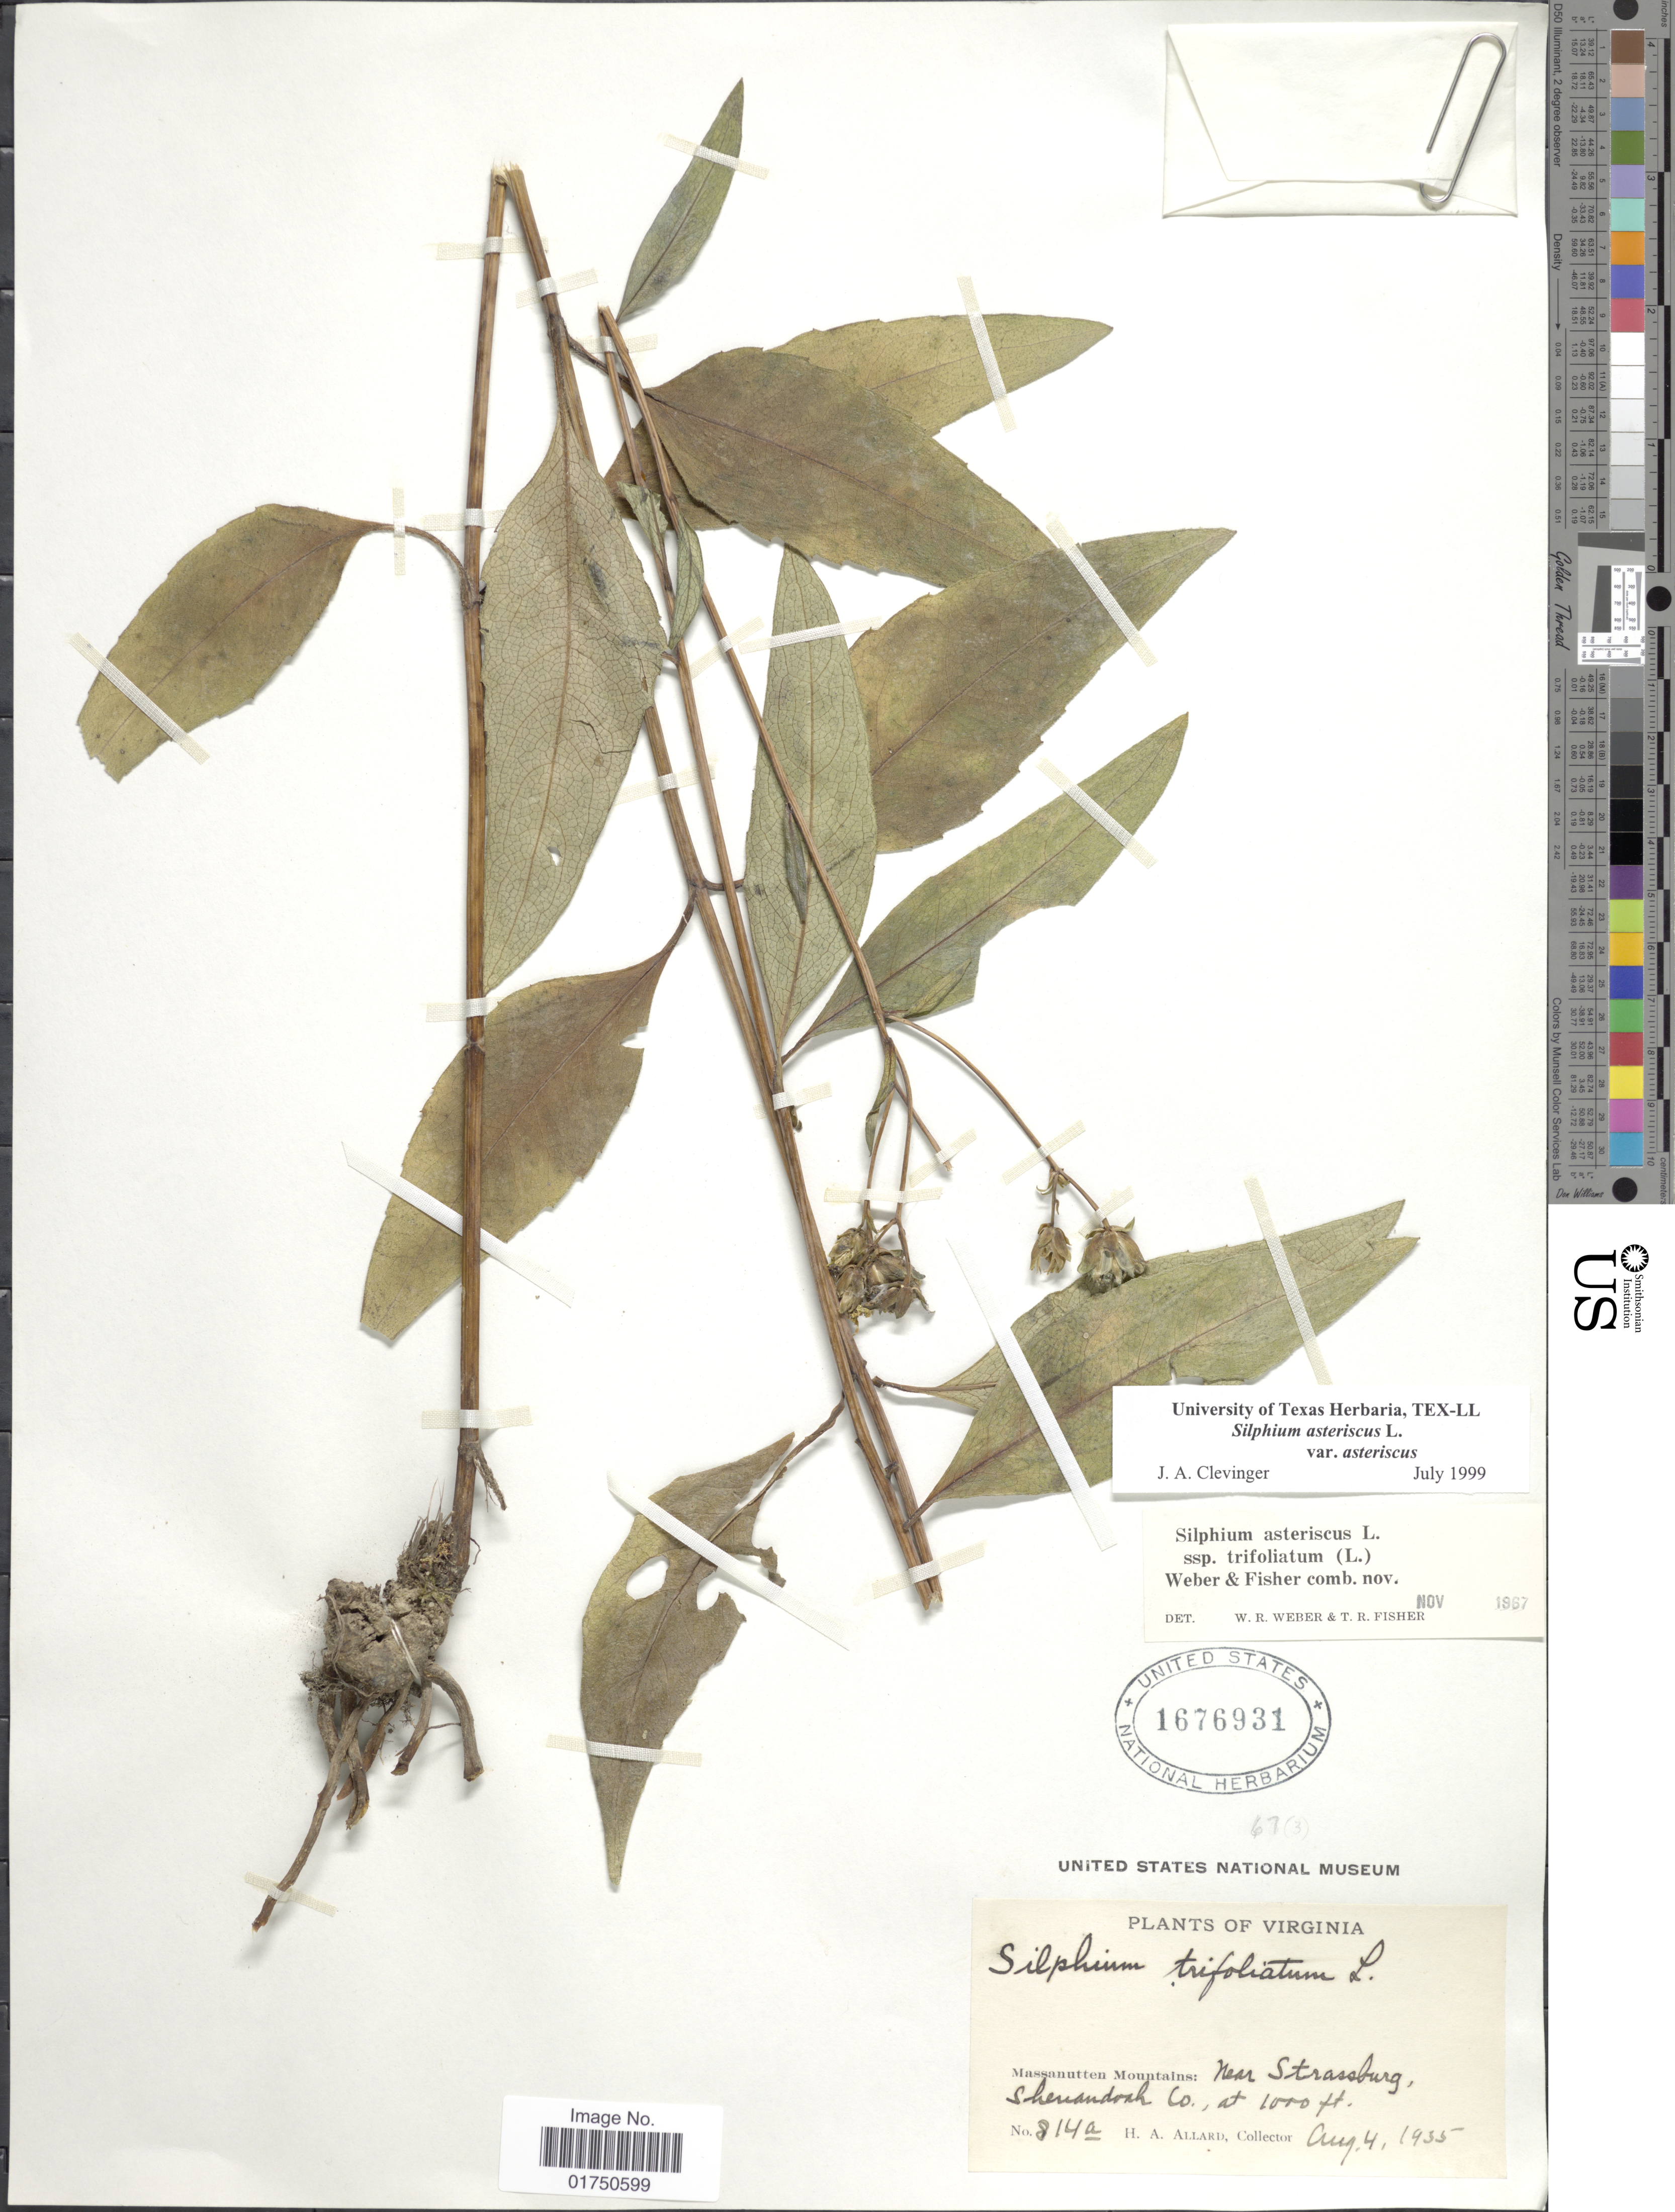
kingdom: Plantae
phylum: Tracheophyta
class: Magnoliopsida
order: Asterales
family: Asteraceae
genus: Silphium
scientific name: Silphium asteriscus var. asteriscus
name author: L.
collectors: H. A. Allard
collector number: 814a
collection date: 1935-08-04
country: United States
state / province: Virginia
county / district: Shenandoah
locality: Massanutten Mountains: Near Strassburg, Shenandoah Co.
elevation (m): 305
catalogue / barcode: US 1676931